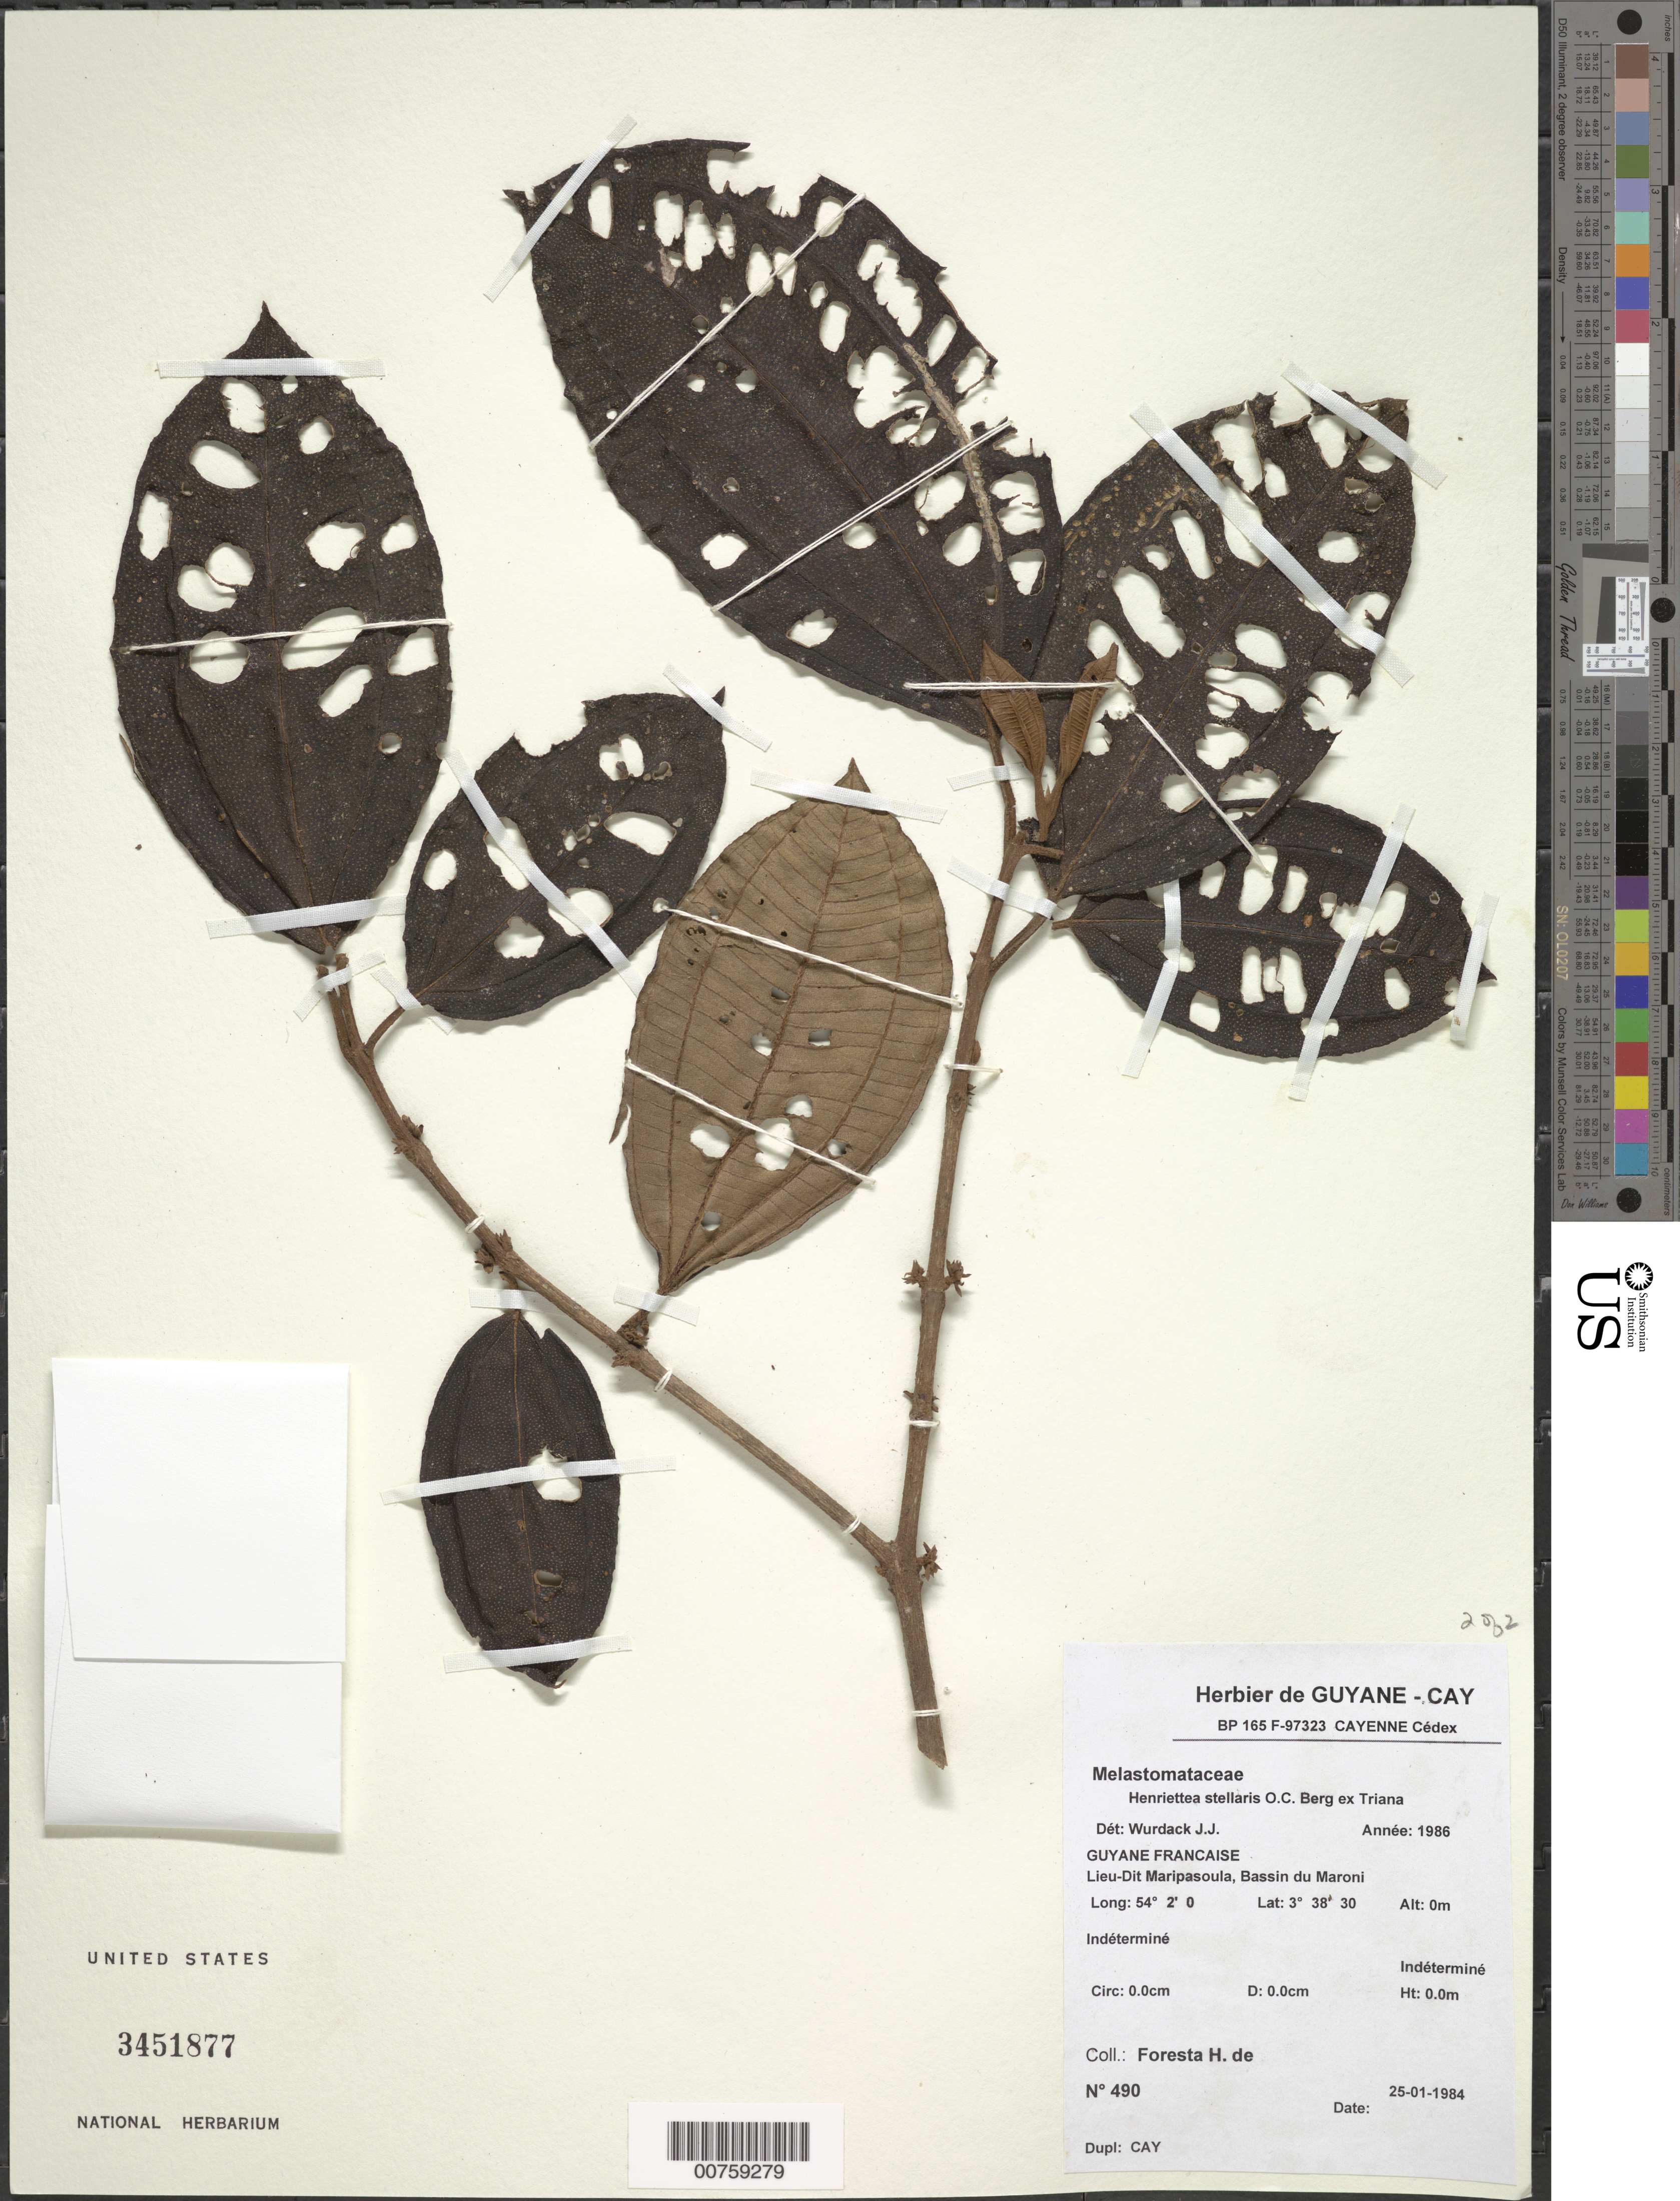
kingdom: Plantae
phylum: Tracheophyta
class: Magnoliopsida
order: Myrtales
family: Melastomataceae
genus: Henriettea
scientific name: Henriettea stellaris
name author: O. Berg ex Triana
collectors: H. de Foresta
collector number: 490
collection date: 1984-01-25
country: French Guiana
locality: Guyane Francaise. Lieu-Dit Maripasoula, Bassin du Maroni.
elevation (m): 0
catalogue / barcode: US 3451877